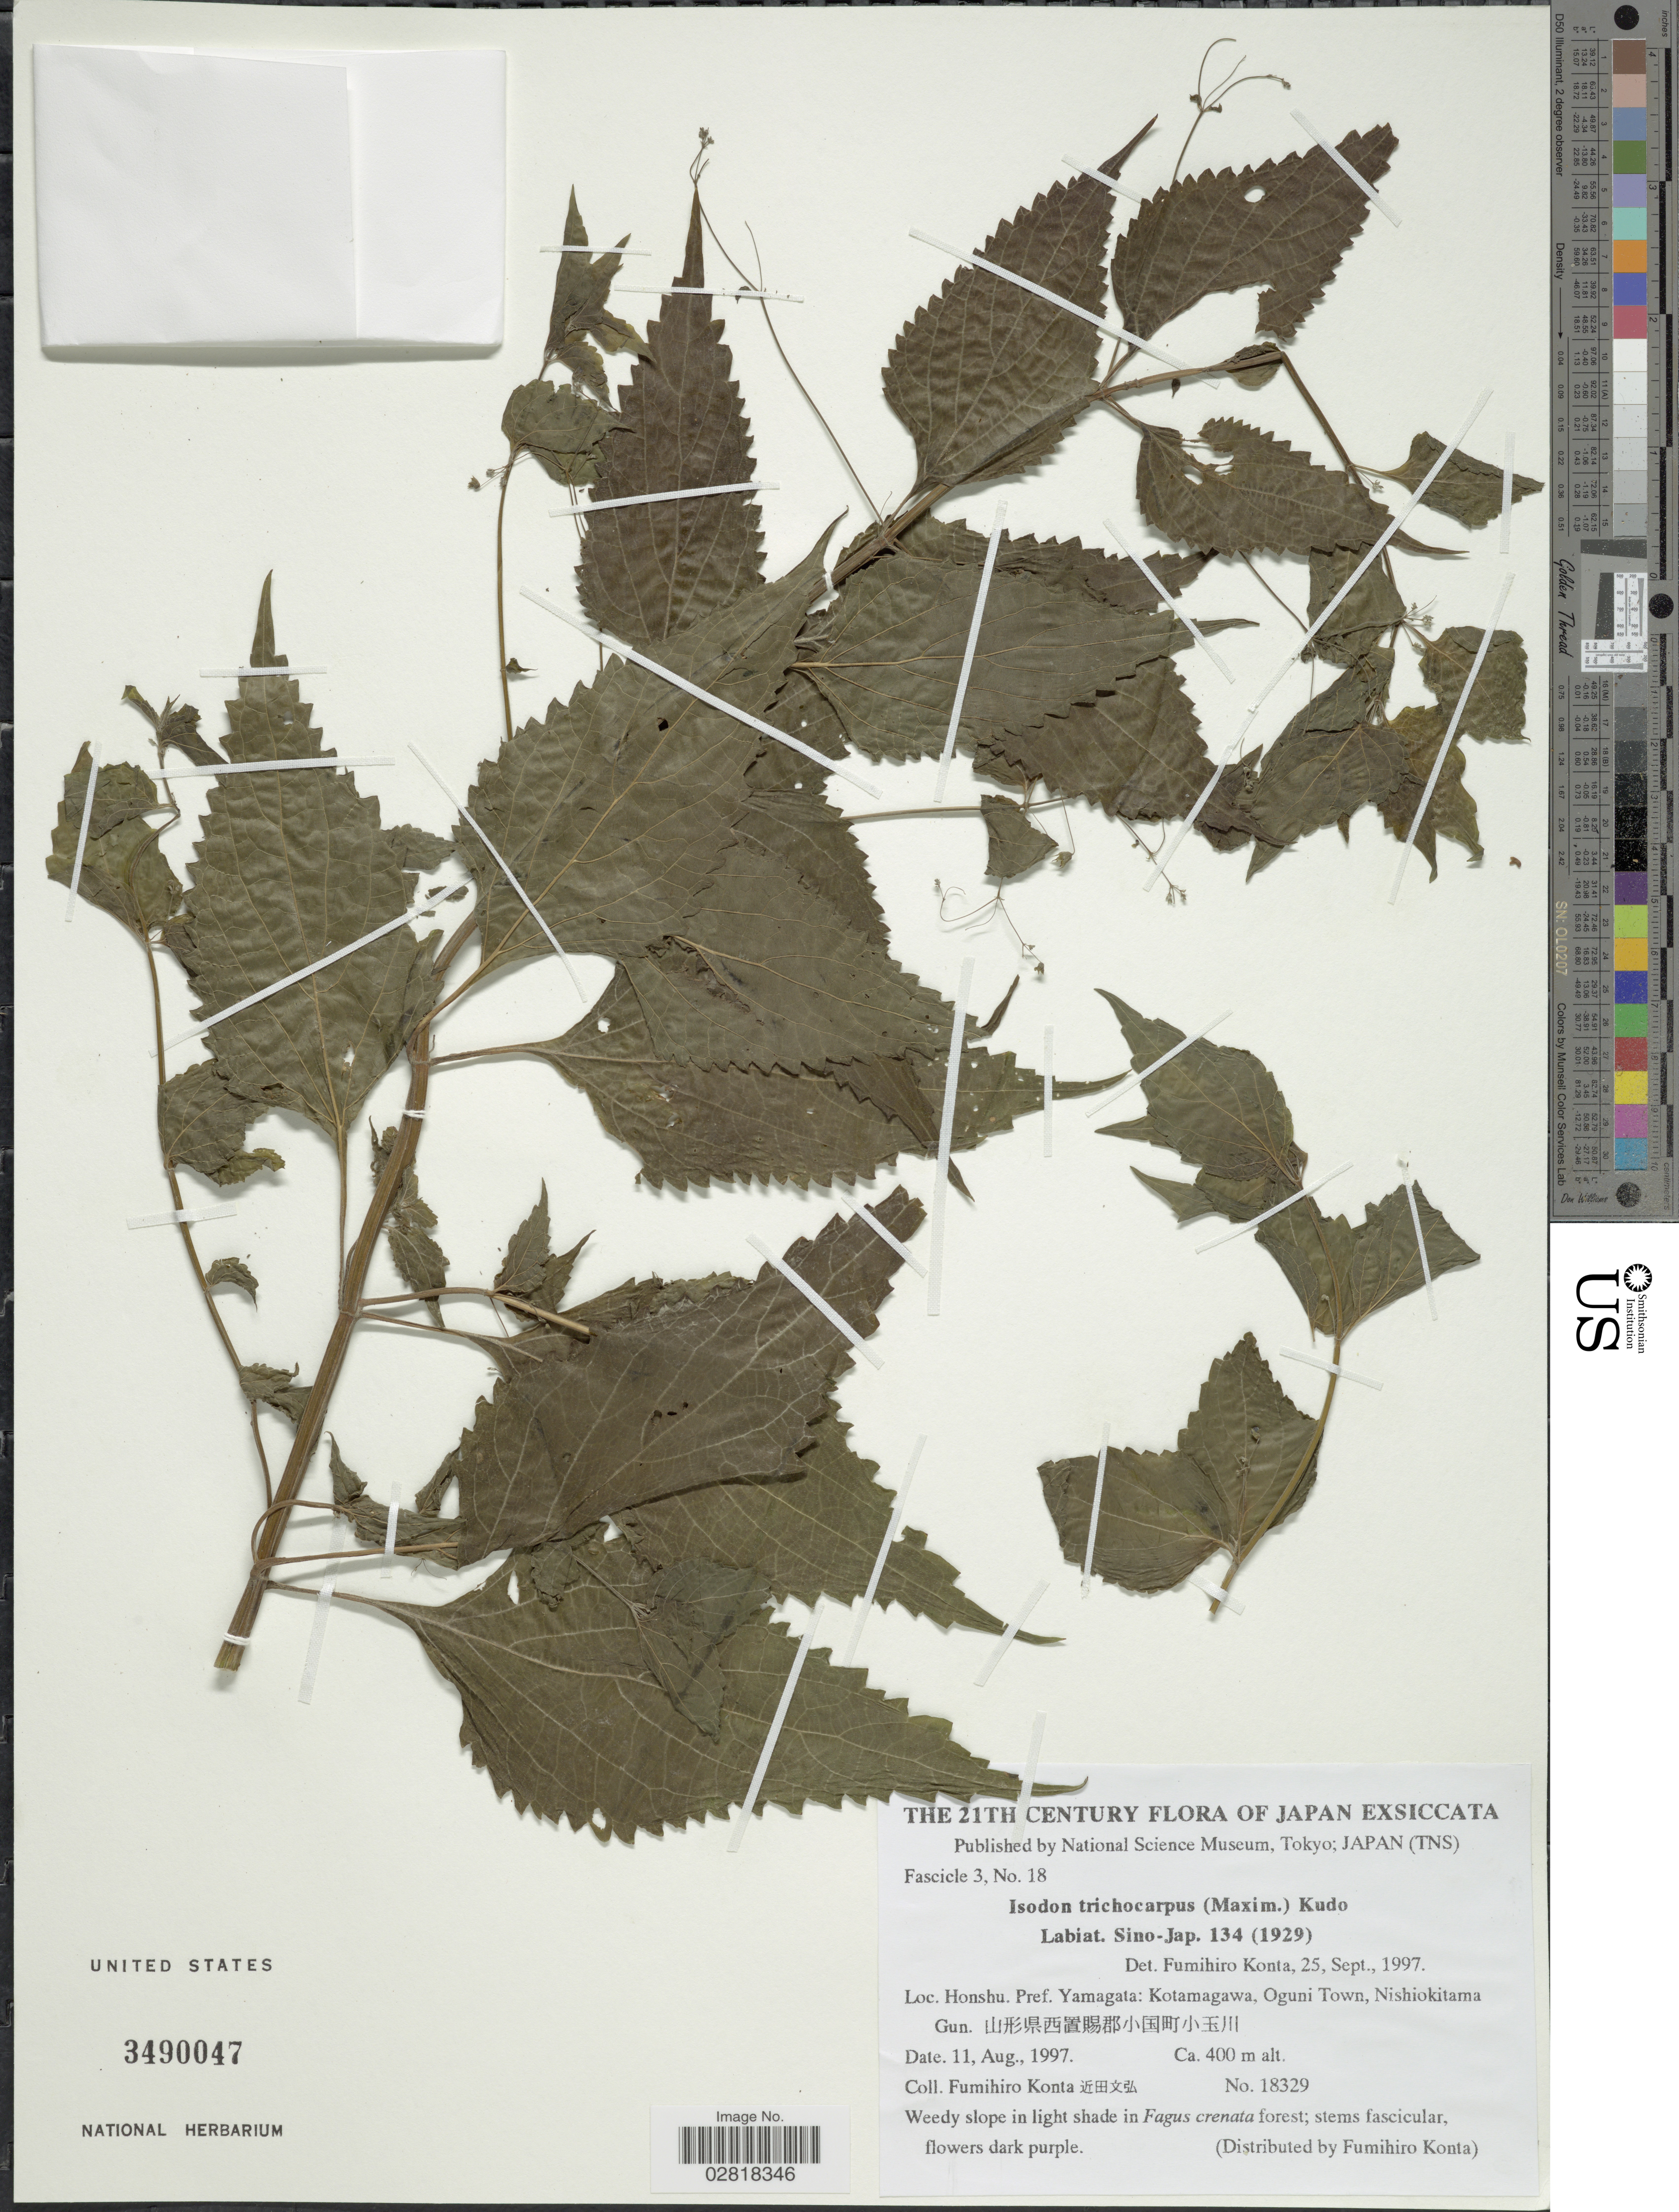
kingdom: Plantae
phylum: Tracheophyta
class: Magnoliopsida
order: Lamiales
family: Lamiaceae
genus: Plectranthus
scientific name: Plectranthus trichocarpus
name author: Maxim.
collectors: F. Konta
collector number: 18329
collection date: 1997-08-11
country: Japan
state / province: Yamagata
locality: Honshu. Pref. Yamagata: Kotamagawa, Oguni Town, Nishiokitama Gun.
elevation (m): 400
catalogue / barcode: US 3490047